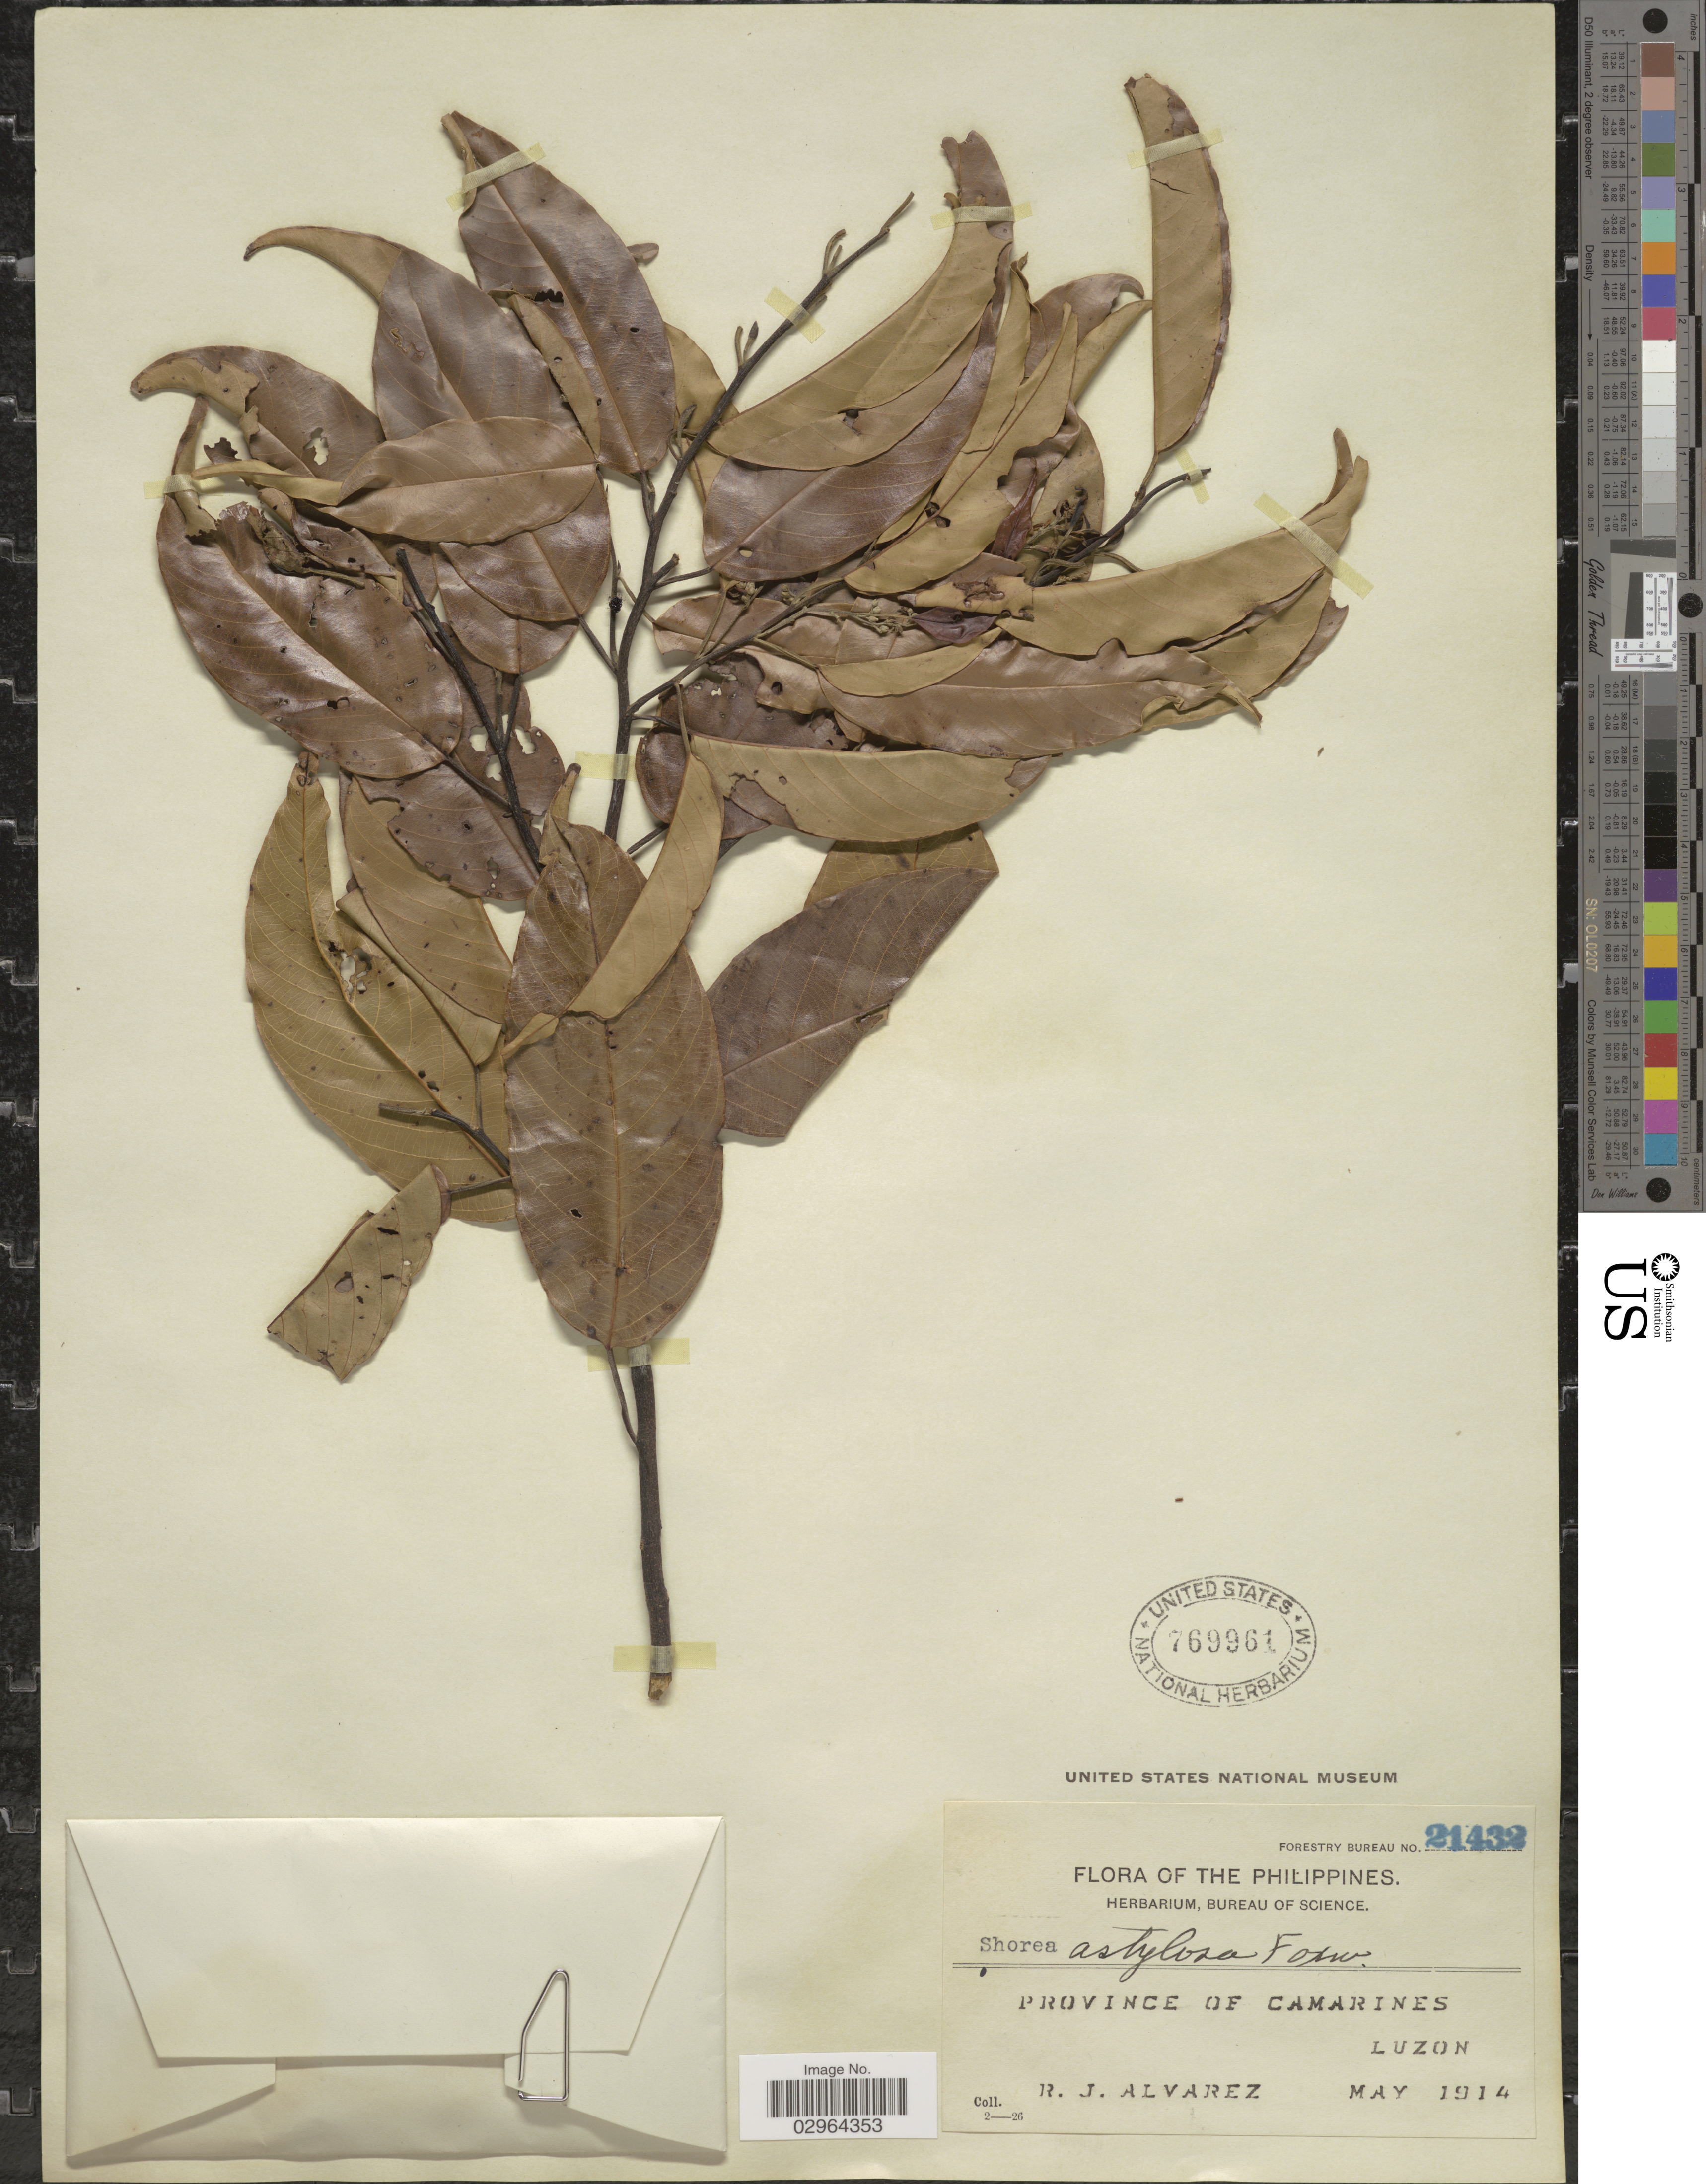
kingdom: Plantae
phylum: Tracheophyta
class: Magnoliopsida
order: Malvales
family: Dipterocarpaceae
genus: Shorea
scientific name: Shorea astylosa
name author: Foxw.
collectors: R. Alvarez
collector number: Forestry Bureau 21432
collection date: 1914-05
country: Philippines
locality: Province of Camarines. Luzon.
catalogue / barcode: US 769961